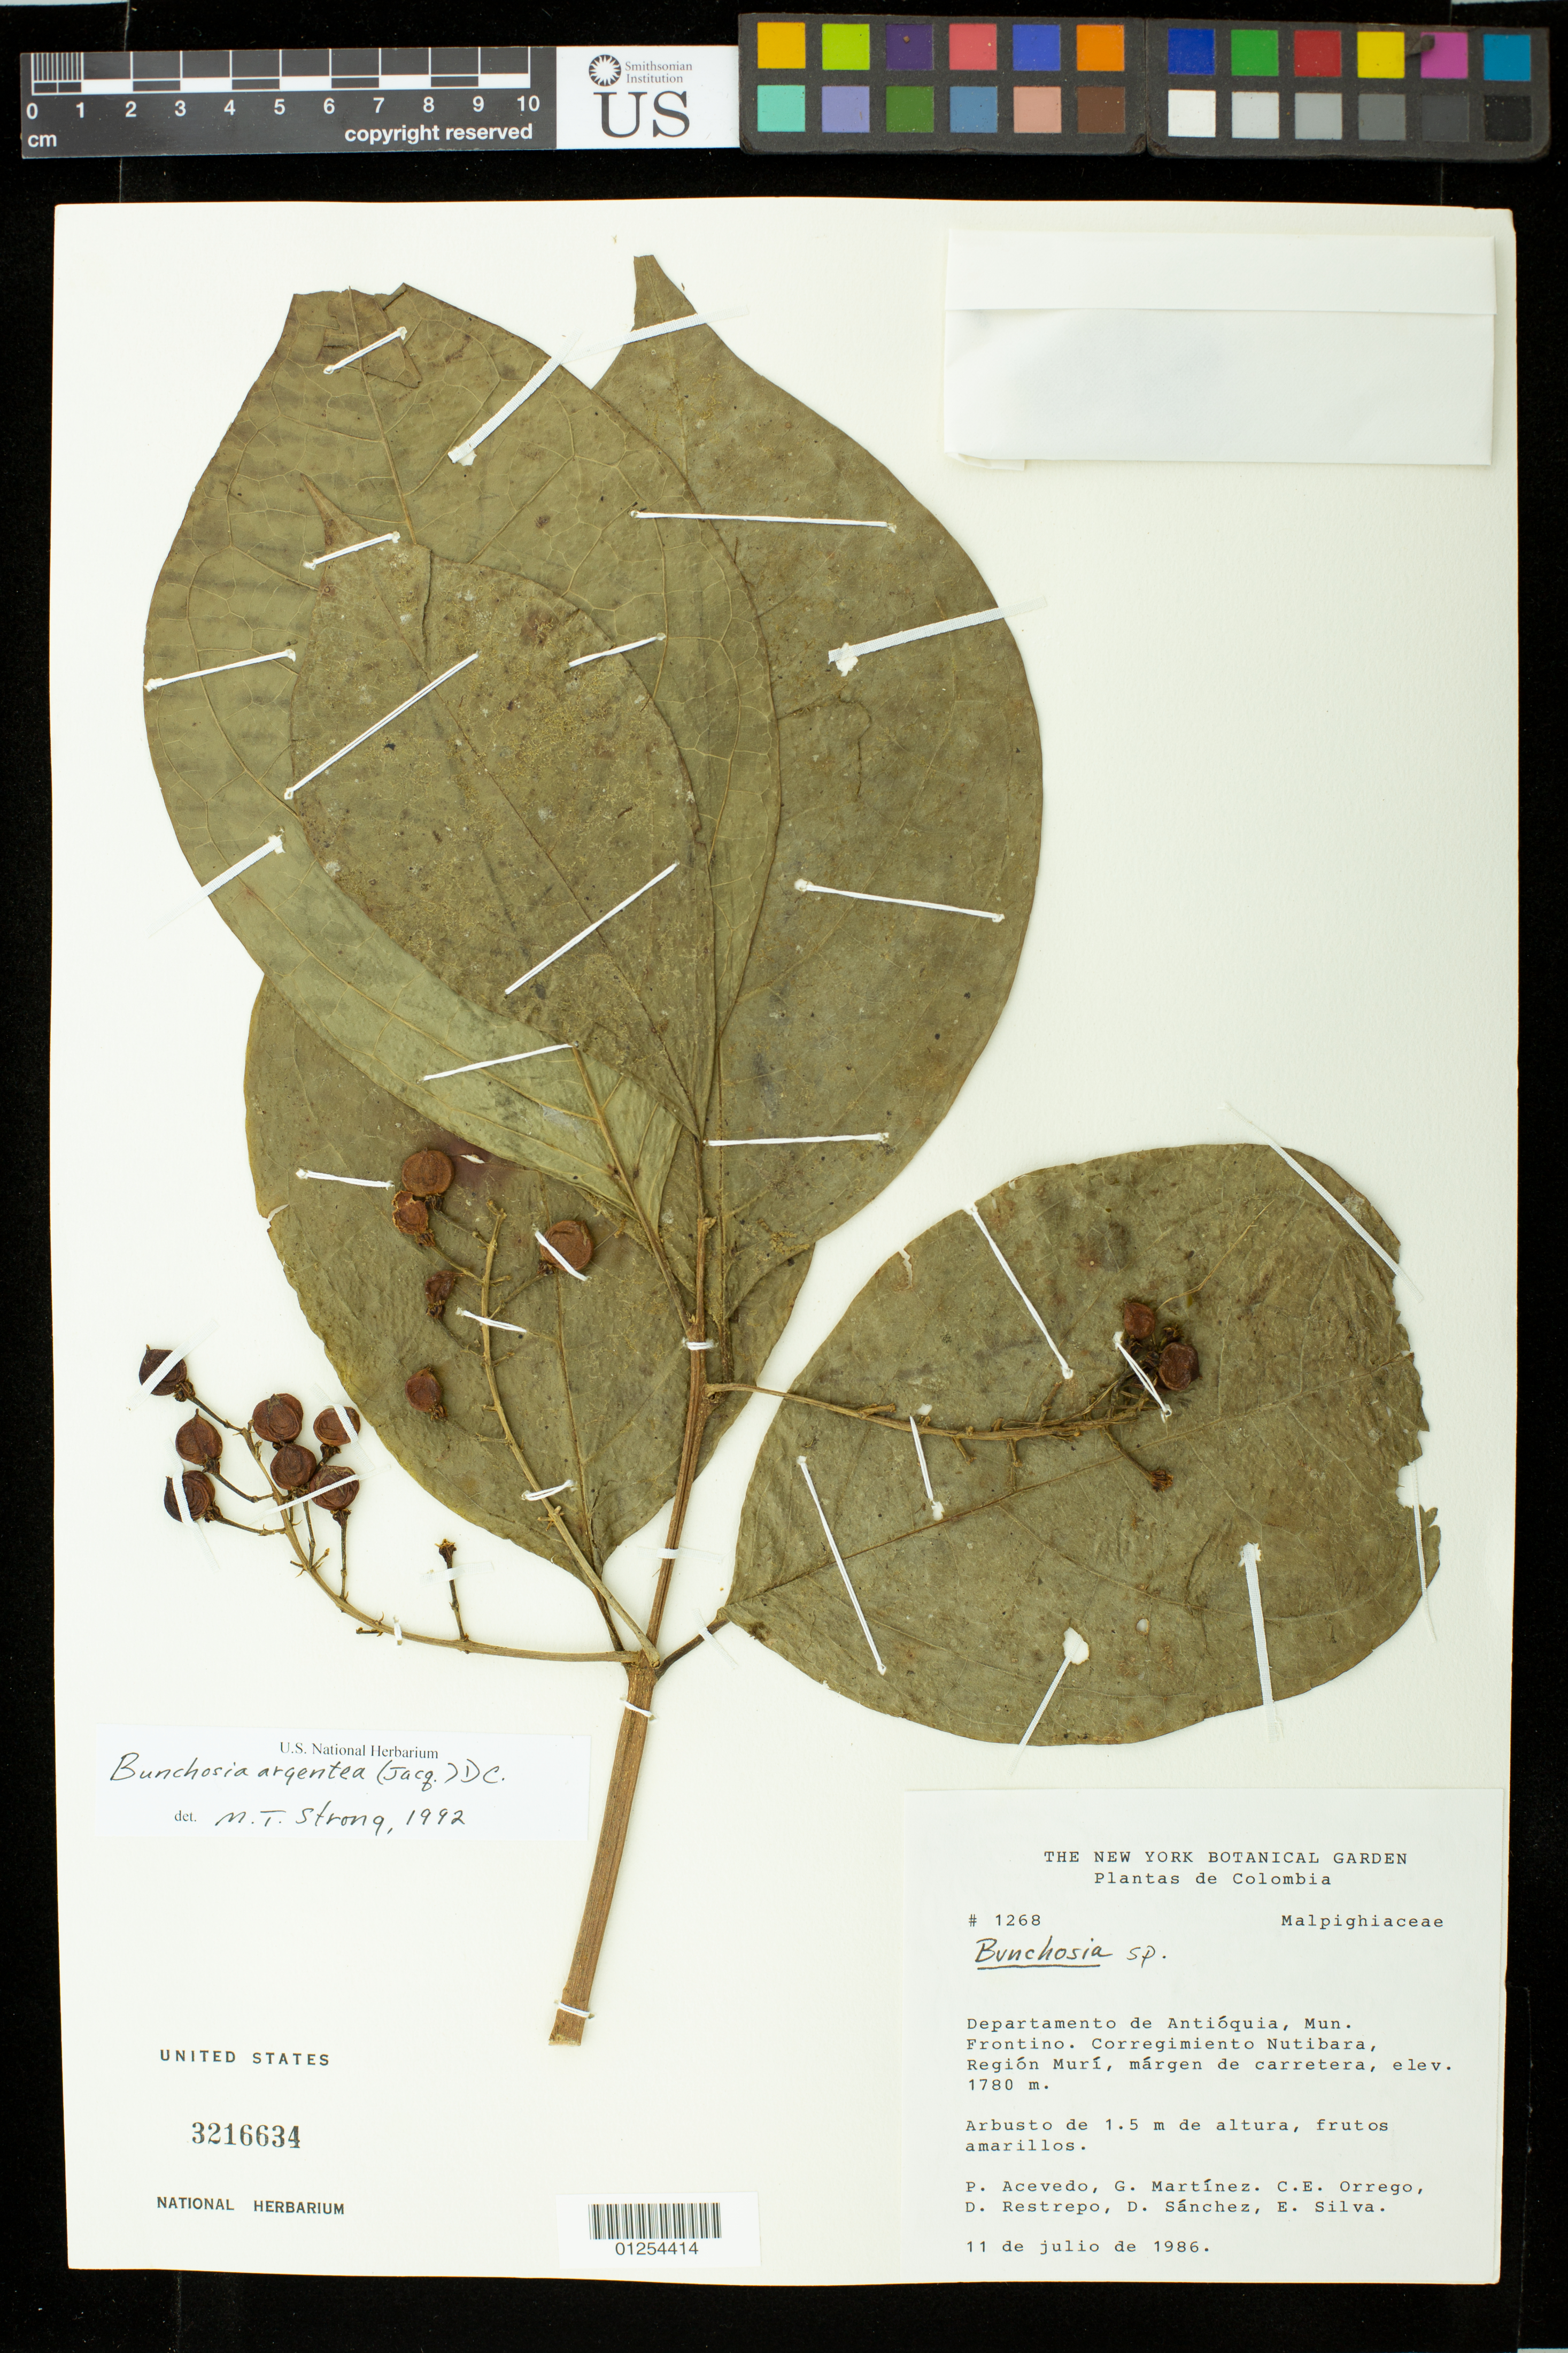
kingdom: Plantae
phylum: Tracheophyta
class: Magnoliopsida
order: Malpighiales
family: Malpighiaceae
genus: Bunchosia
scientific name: Bunchosia argentea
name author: (Jacq.) DC.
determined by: Strong, Mark T., (BOT), Smithsonian Institution - National Museum of Natural History (UNITED STATES)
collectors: P. Acevedo-Rodr., G. Martinez, C. Orrego & D. Restrepo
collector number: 1268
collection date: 1986-07-11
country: Colombia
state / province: Antioquia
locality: Mun. Frontino, Corregimento Nutibara, Region Muri, area de bosque remanente.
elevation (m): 1500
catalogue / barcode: US 3216634